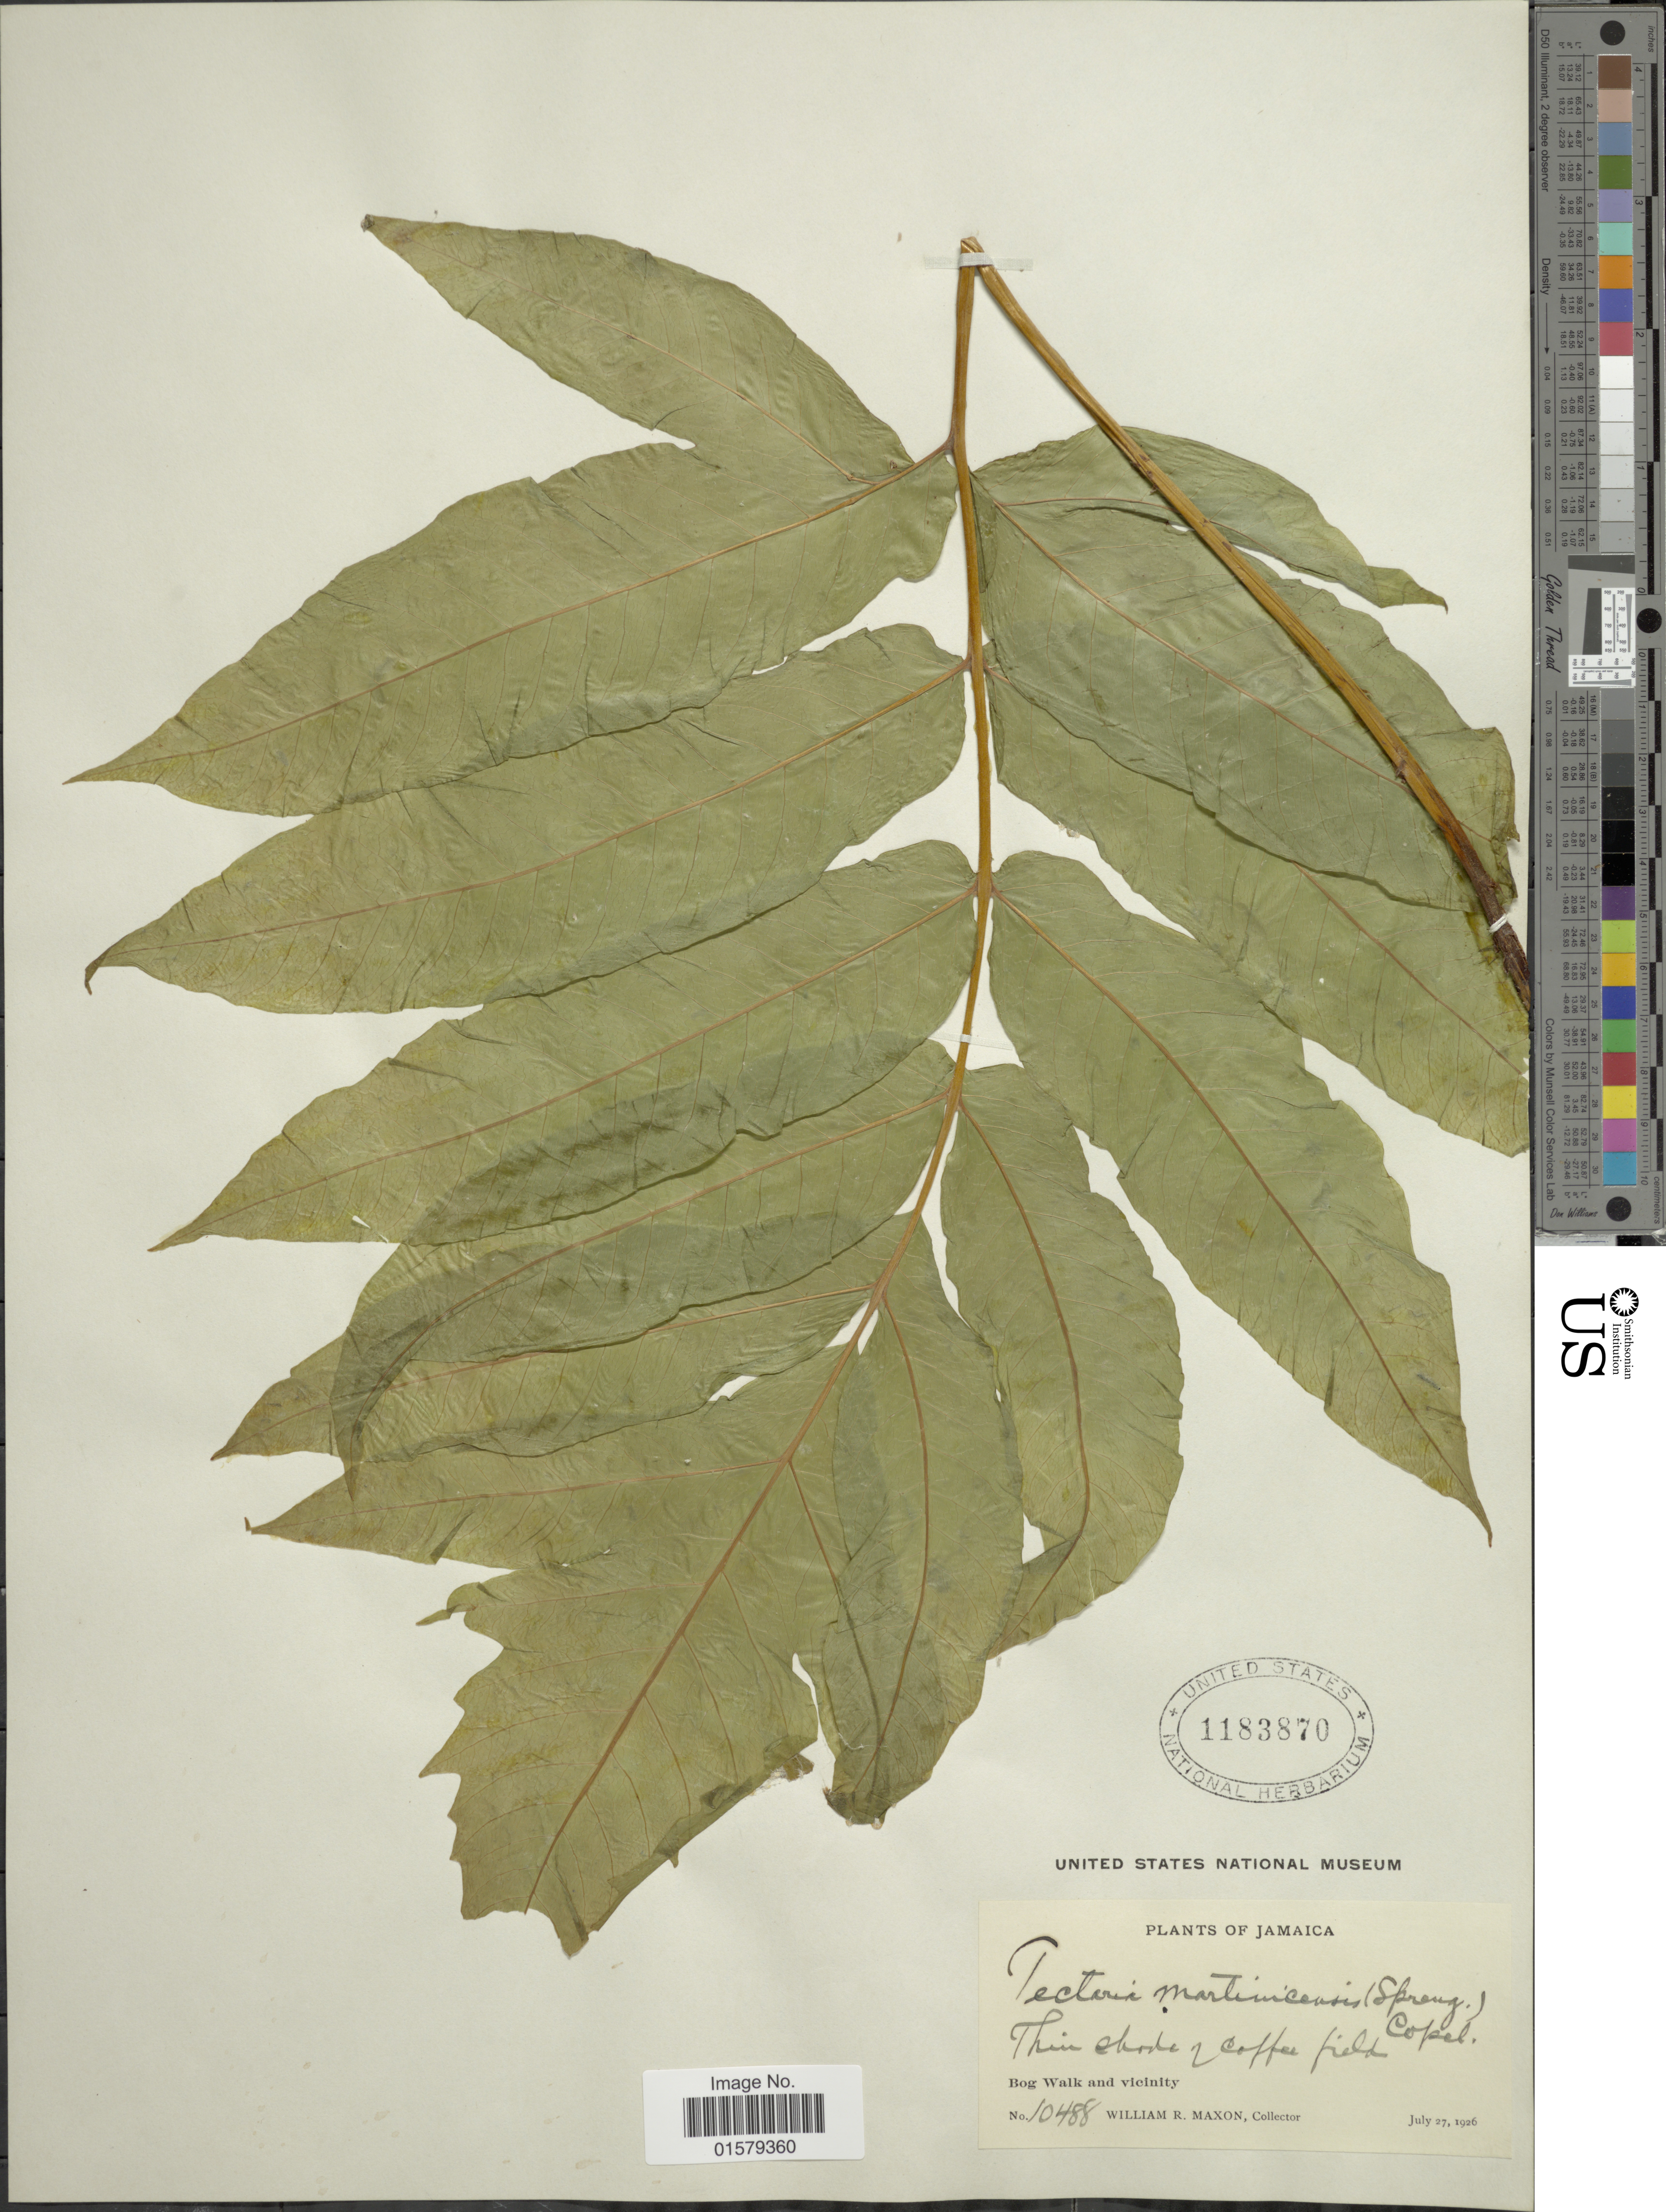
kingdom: Plantae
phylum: Tracheophyta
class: Polypodiopsida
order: Polypodiales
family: Tectariaceae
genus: Tectaria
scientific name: Tectaria incisa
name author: Cav.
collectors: W. R. Maxon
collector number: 1488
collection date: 1926-07-27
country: Jamaica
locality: Bog Walk and vicinity, thin shade of coffee field.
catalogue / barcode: US 1183870